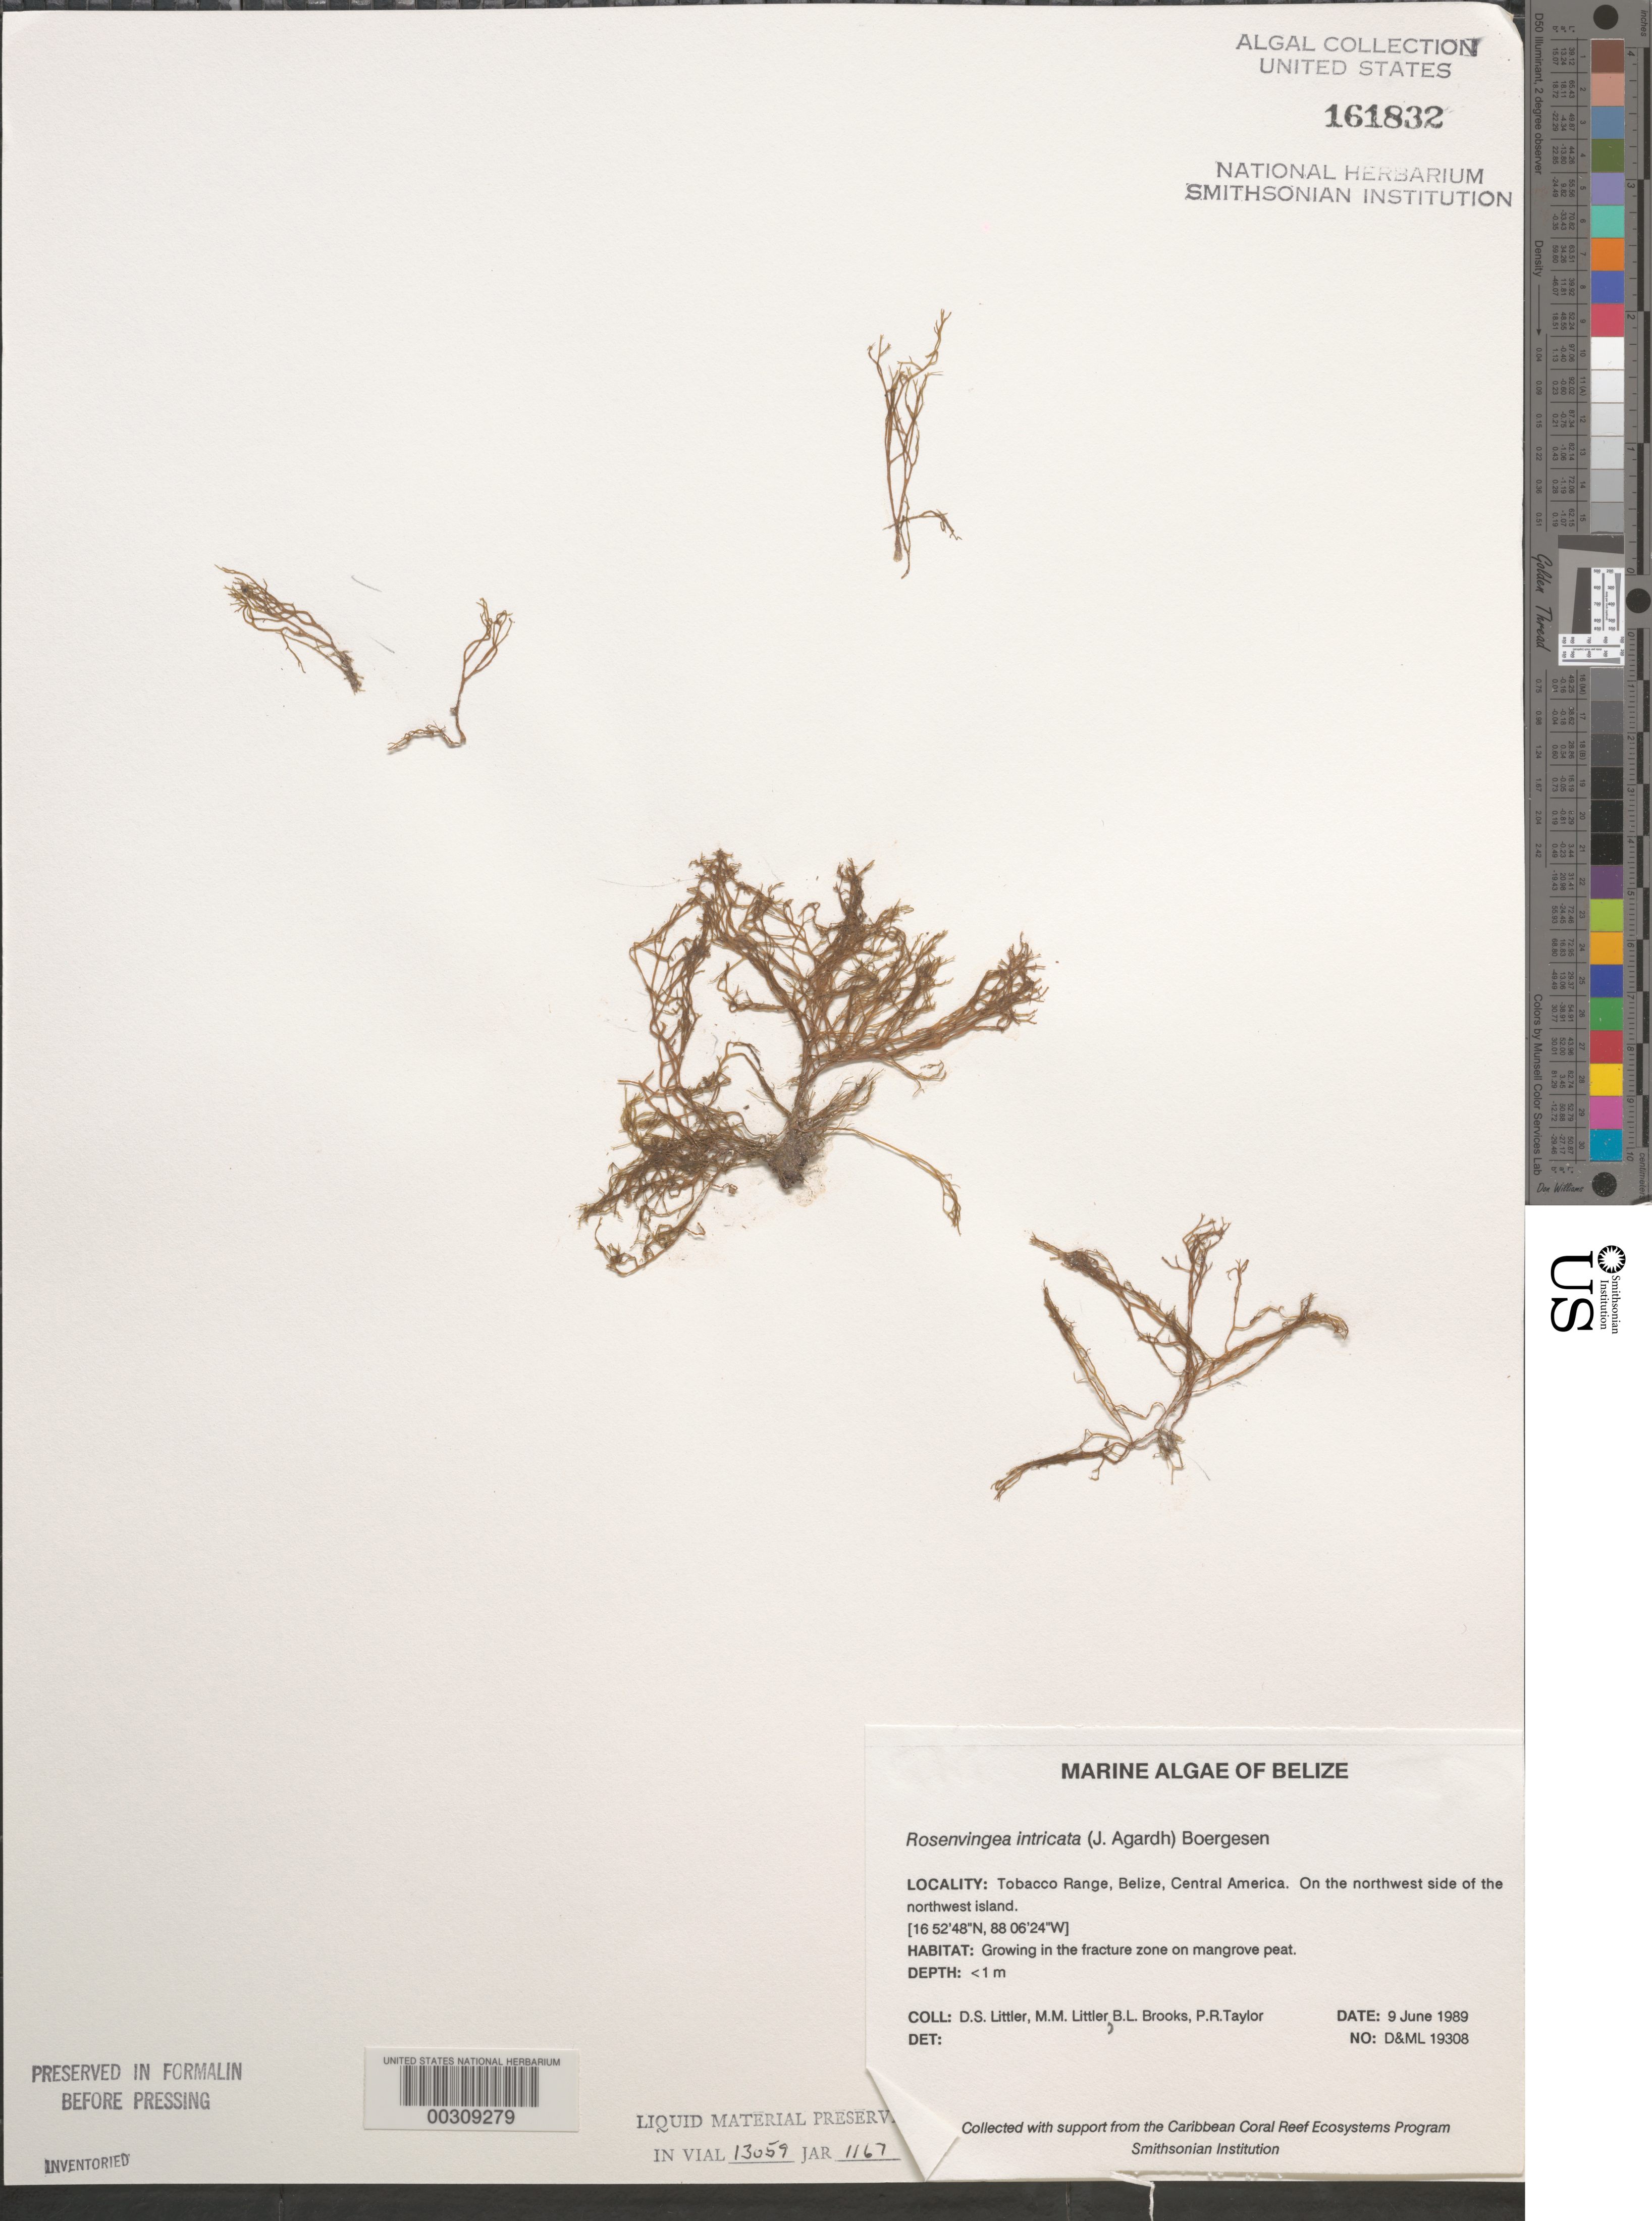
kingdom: Chromista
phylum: Ochrophyta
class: Phaeophyceae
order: Scytosiphonales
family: Scytosiphonaceae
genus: Rosenvingea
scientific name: Rosenvingea endiviifolia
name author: (Martius) M.J. Wynne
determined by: Algae name updating Project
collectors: D. S. Littler, M. M. Littler, B. Brooks & P. R. Taylor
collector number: D&ML 19308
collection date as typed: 09 Jun 1989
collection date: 1989-06-09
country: Belize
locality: Tobacco Range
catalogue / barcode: US 161832